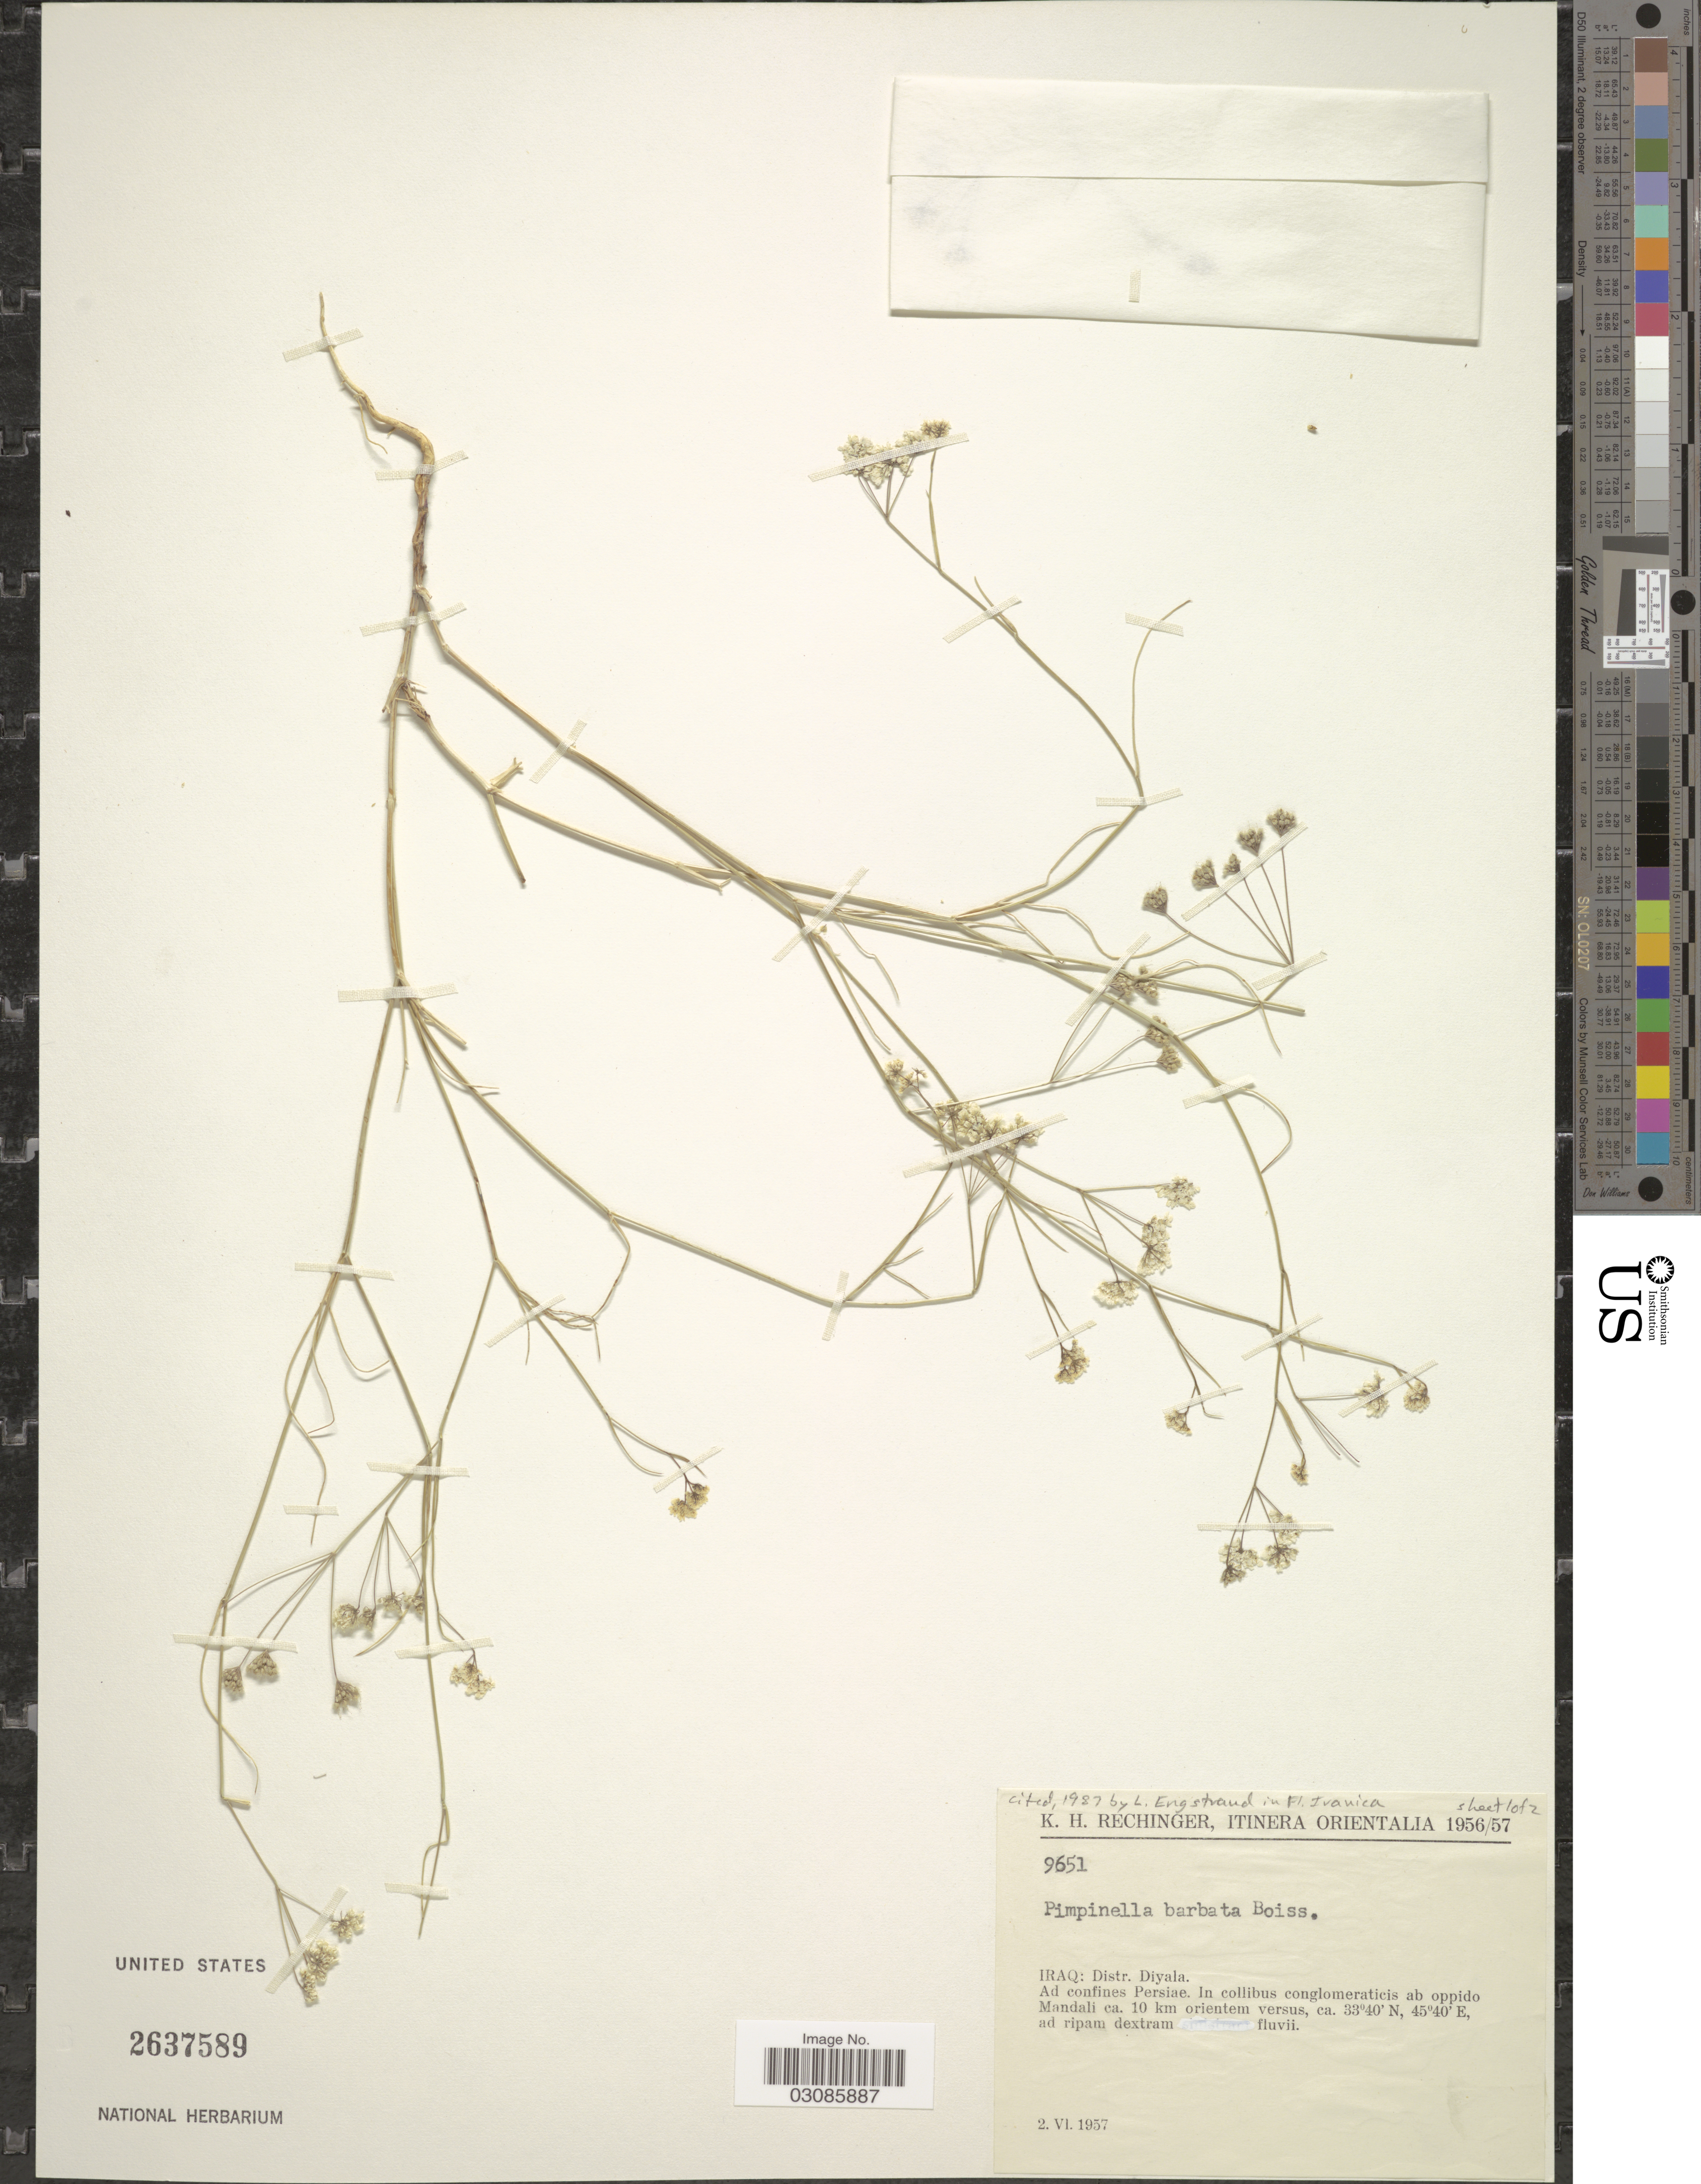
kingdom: Plantae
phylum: Tracheophyta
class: Magnoliopsida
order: Apiales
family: Apiaceae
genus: Pimpinella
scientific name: Pimpinella barbata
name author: Boiss.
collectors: K. H. Rechinger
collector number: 9651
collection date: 1957-06-02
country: Iraq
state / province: Diyala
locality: Itinera Orientalia, Distr. Diyala. Ad confines Persiae. In collibus conglomeraticis ab oppido Mandali ca. 10 km orientem versus, ad ripam dextram fluvii.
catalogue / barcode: US 2637589